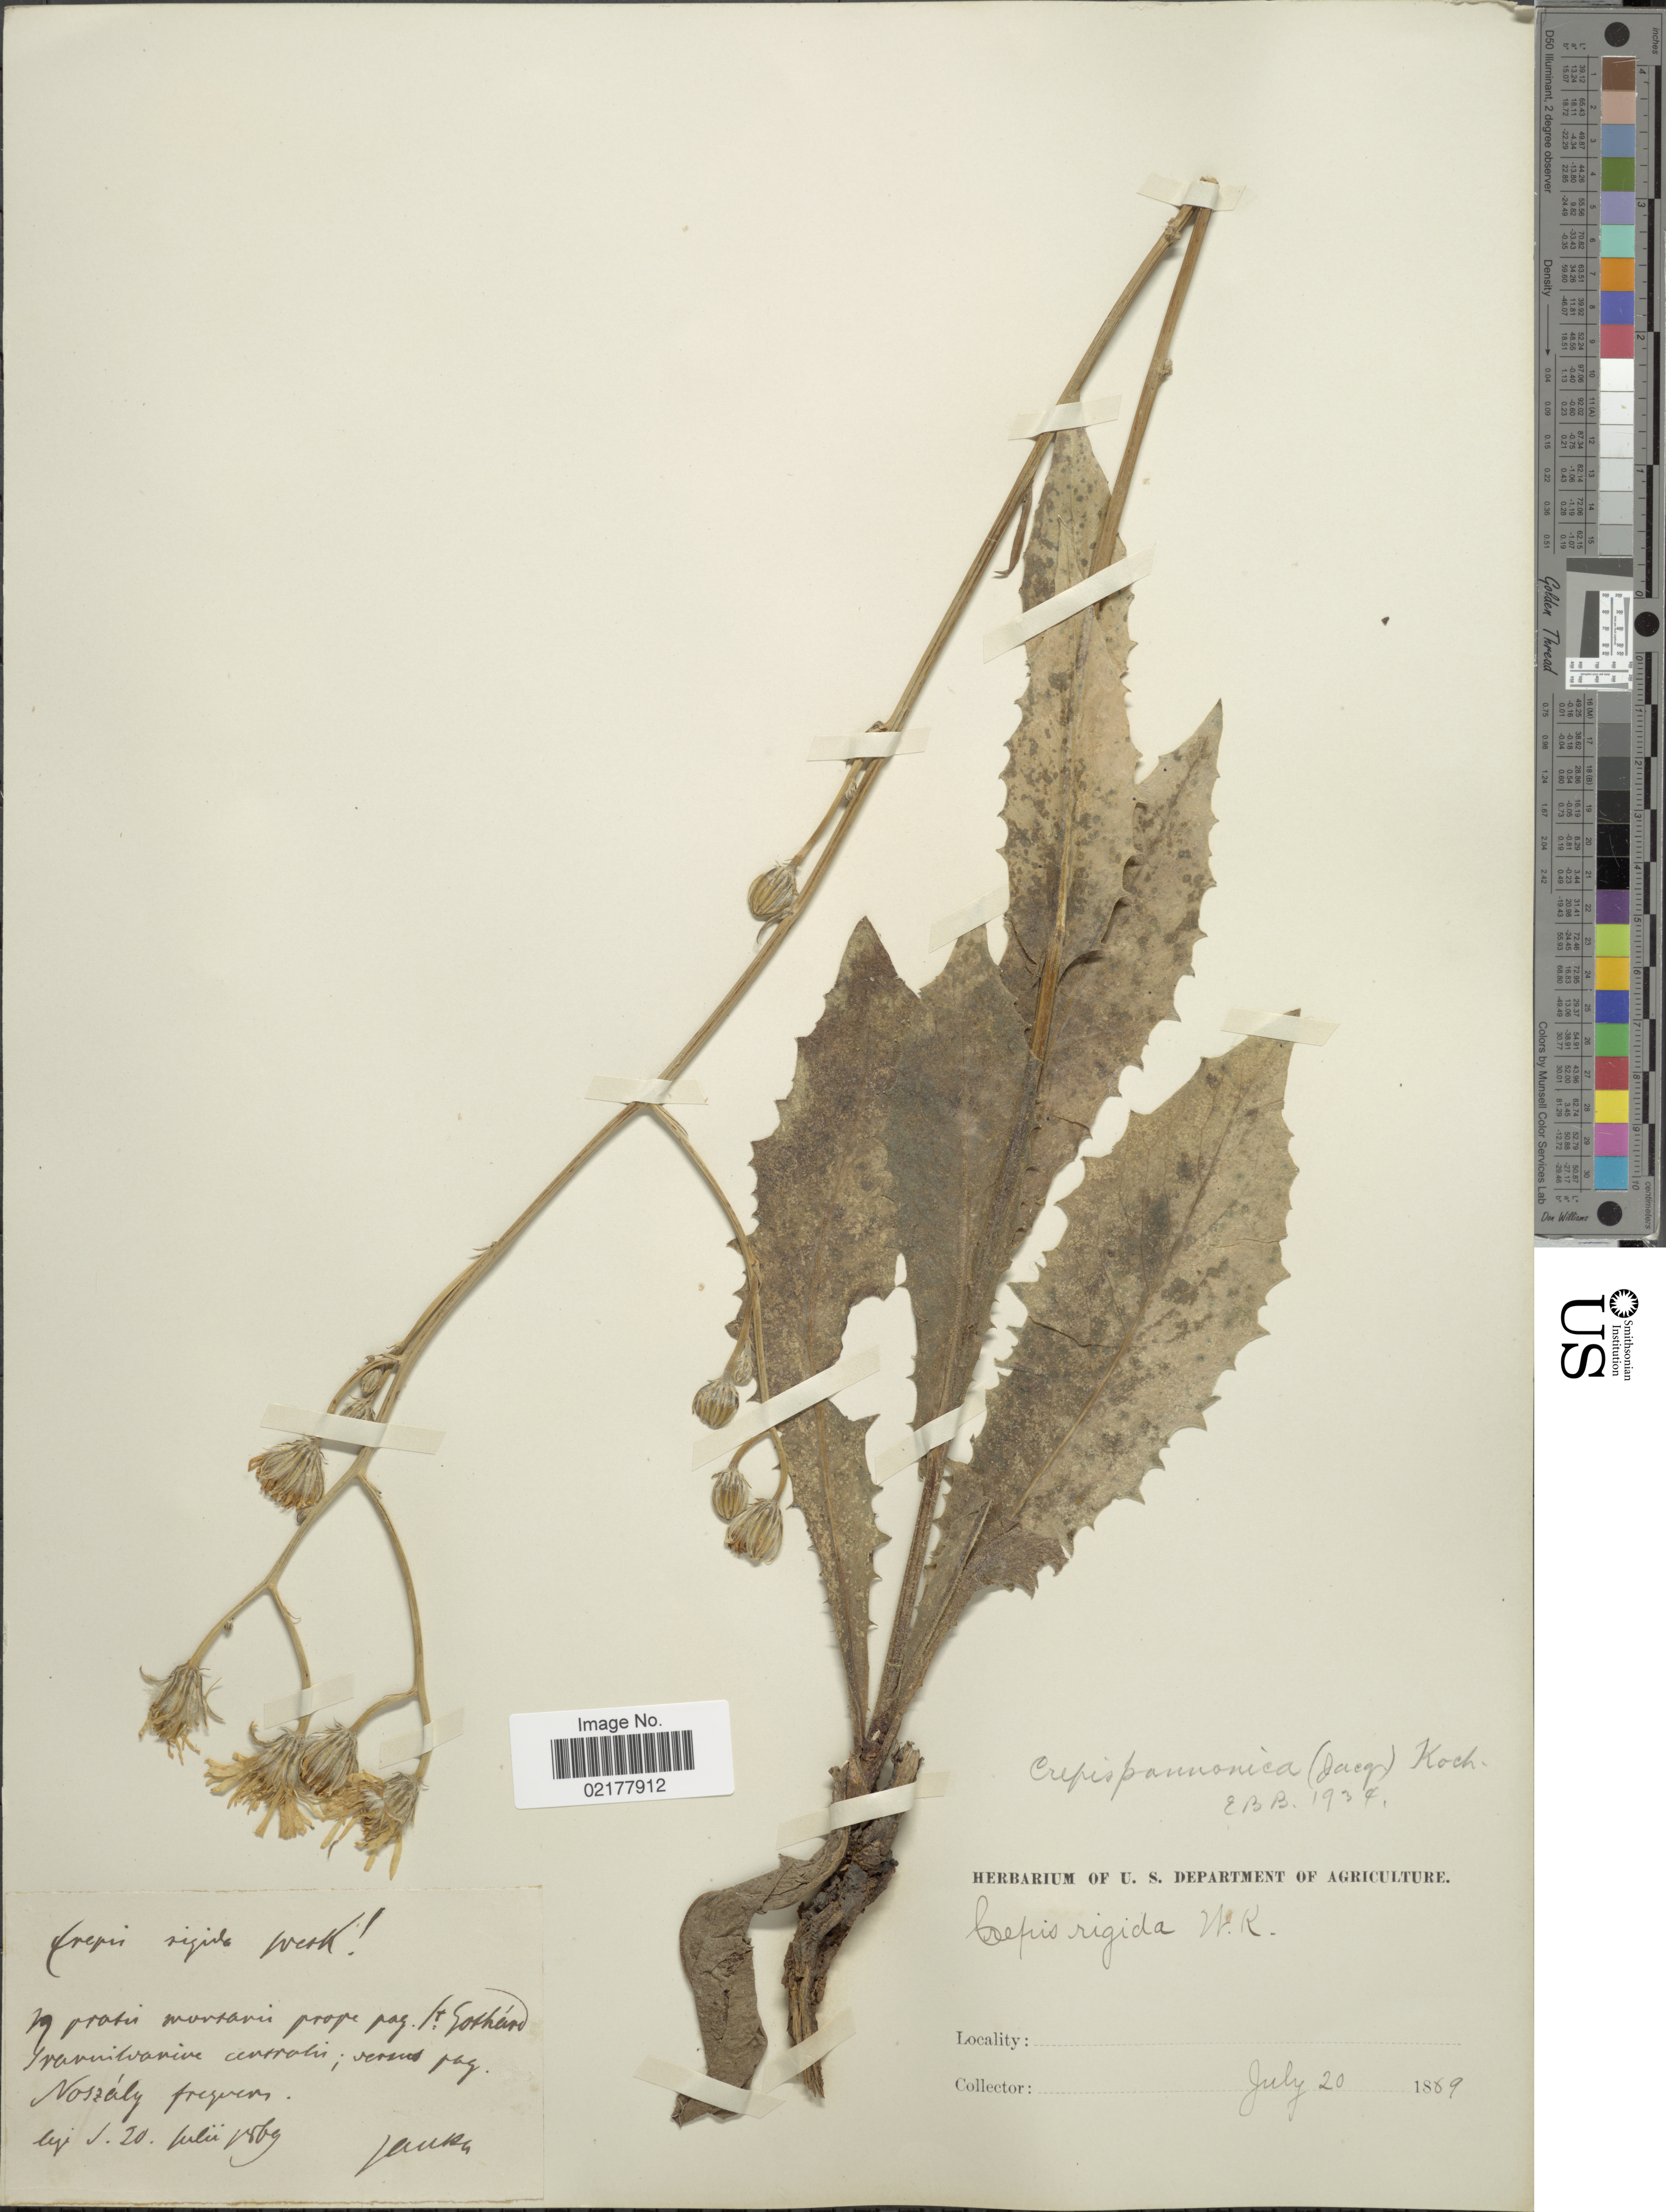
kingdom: Plantae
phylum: Tracheophyta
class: Magnoliopsida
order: Asterales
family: Asteraceae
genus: Crepis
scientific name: Crepis pannonica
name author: (Jacq.) K. Koch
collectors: V. Janka von Bulcs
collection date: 1889-07-20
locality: In pratis morzani prope pag Ht. Sothard Transilvanine centralis [interpreted]